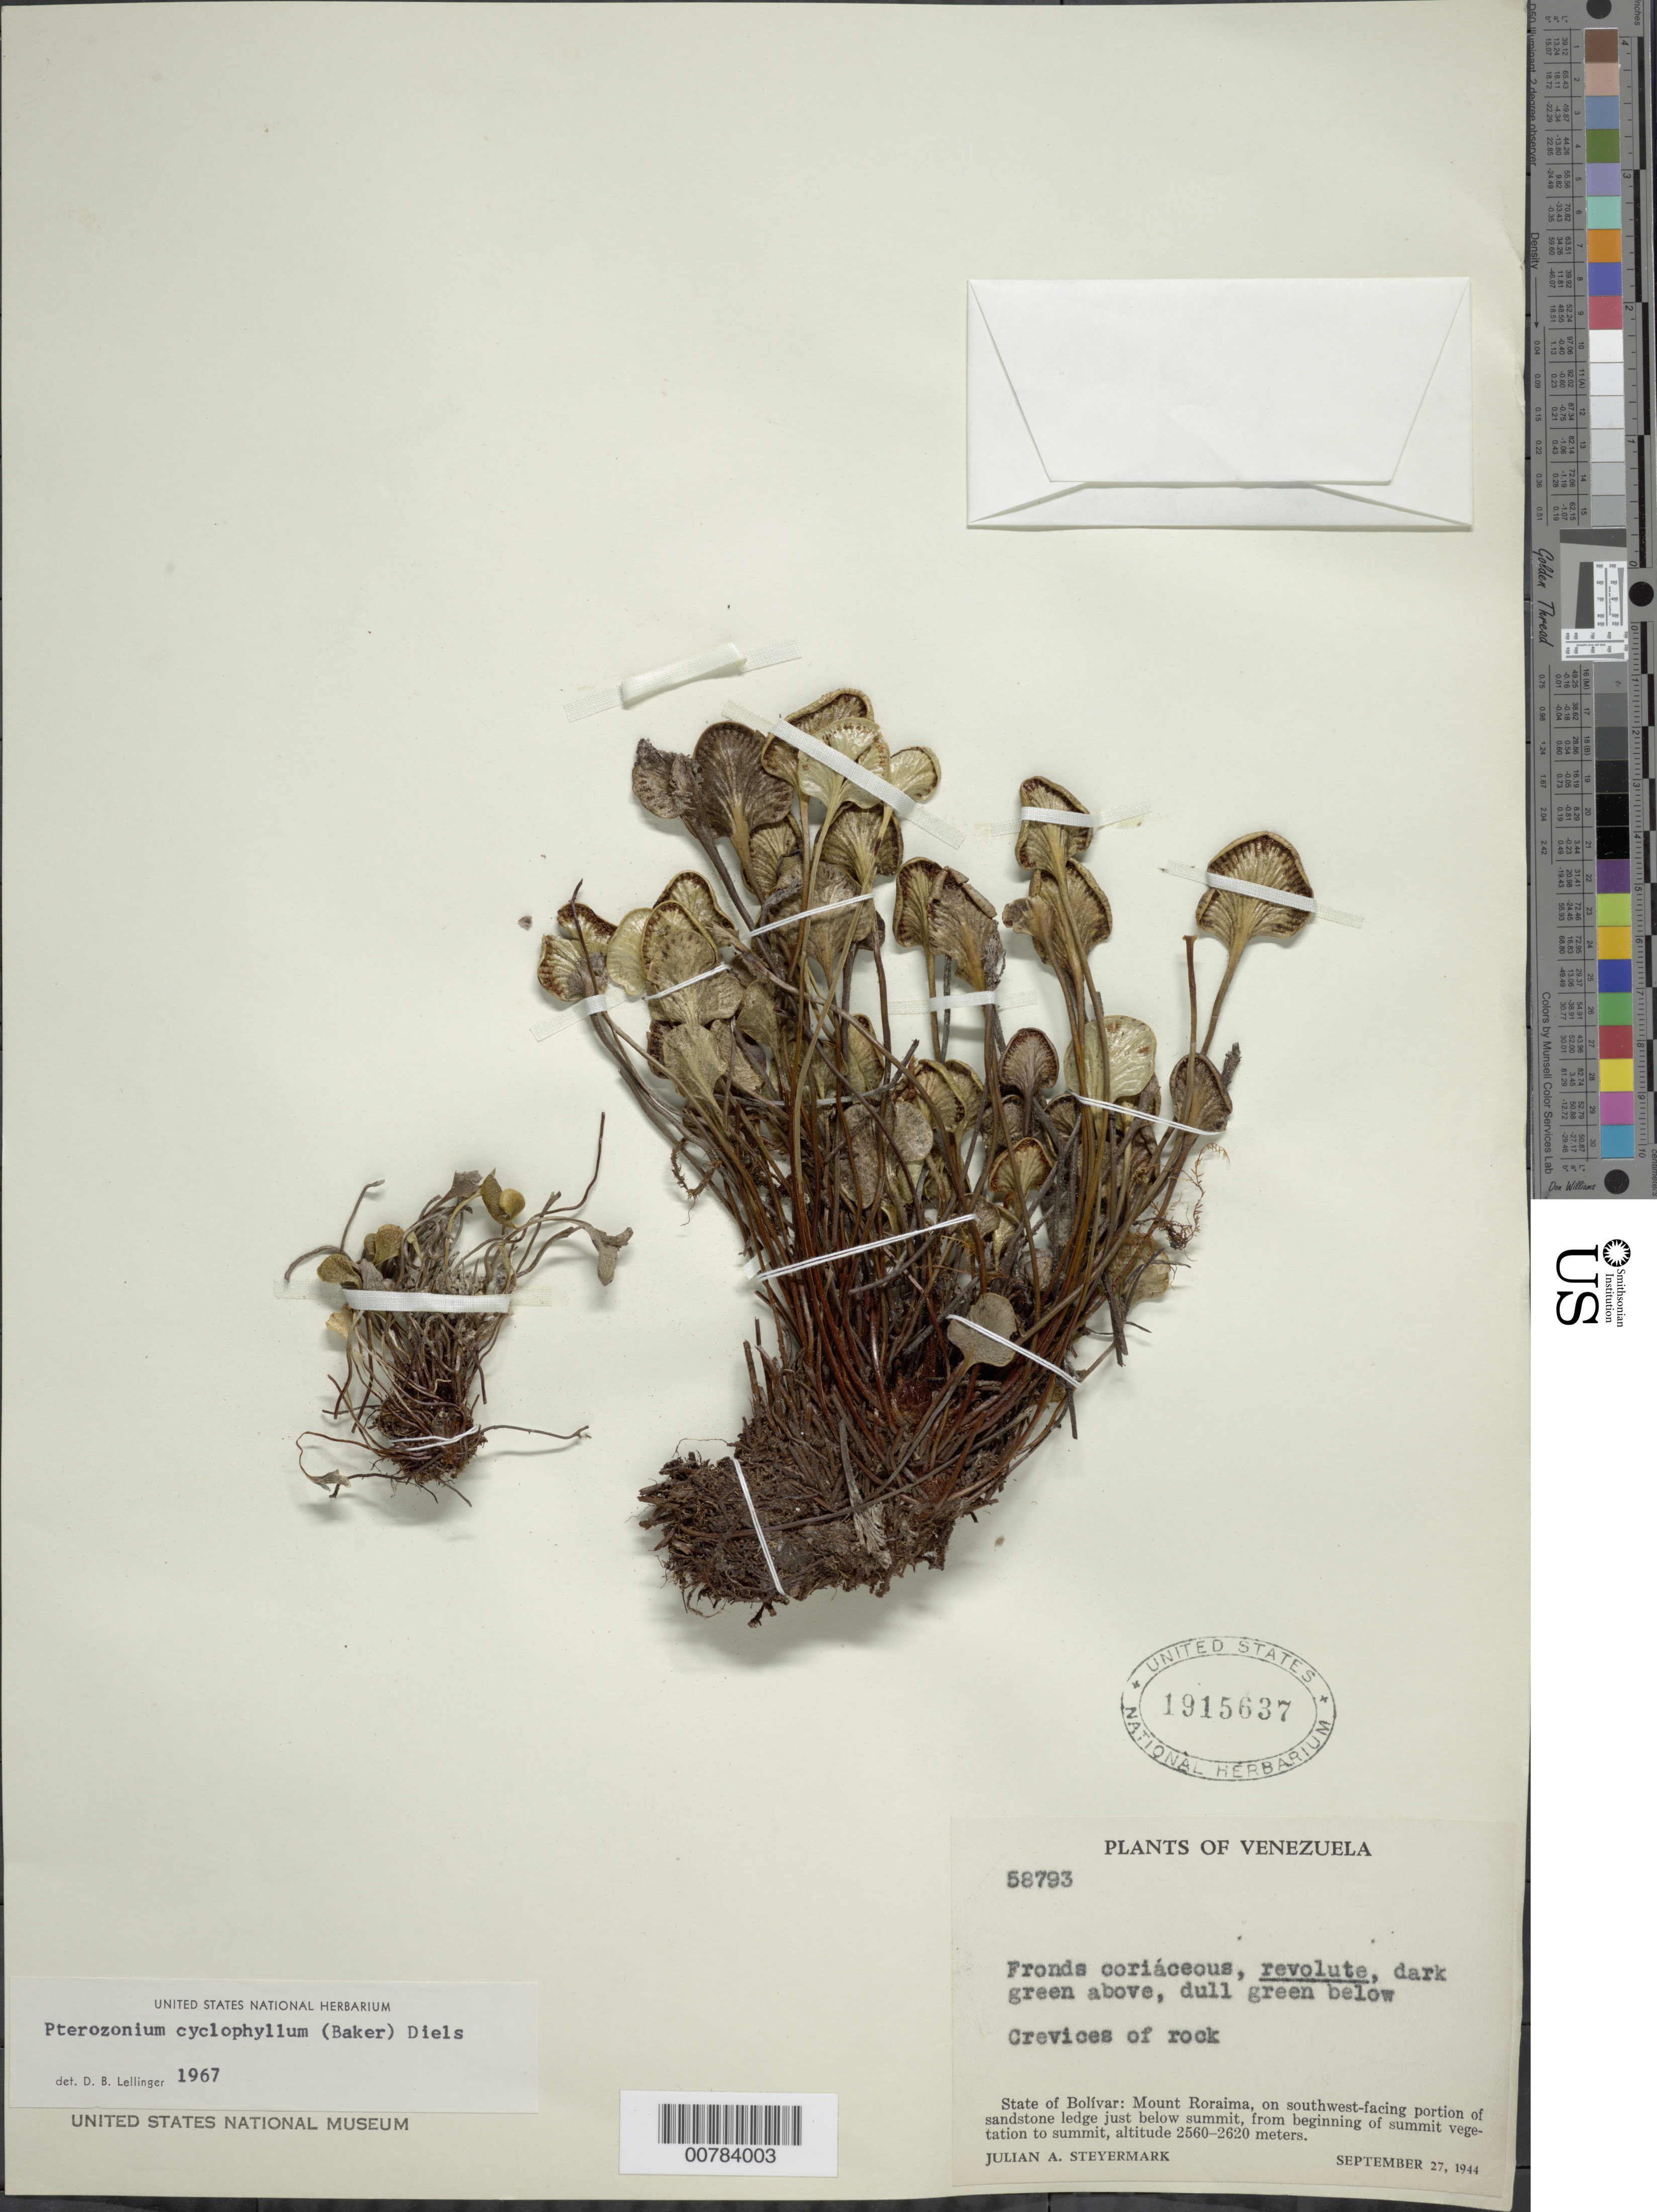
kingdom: Plantae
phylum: Tracheophyta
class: Polypodiopsida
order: Polypodiales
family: Pteridaceae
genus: Pterozonium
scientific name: Pterozonium cyclophyllum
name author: (Baker) Diels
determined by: Lellinger, David B., (BOT), Smithsonian Institution - National Museum of Natural History (UNITED STATES)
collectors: J. Steyermark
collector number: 58793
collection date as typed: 27-Sep-44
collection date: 1944-09-27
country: Venezuela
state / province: Bolívar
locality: Mt. Roraima, SW-facing portion just below summit, from beginning of summit vegetation to summit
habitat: SW facing sandstone ledge, crevices of rock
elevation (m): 2560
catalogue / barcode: US 1915637